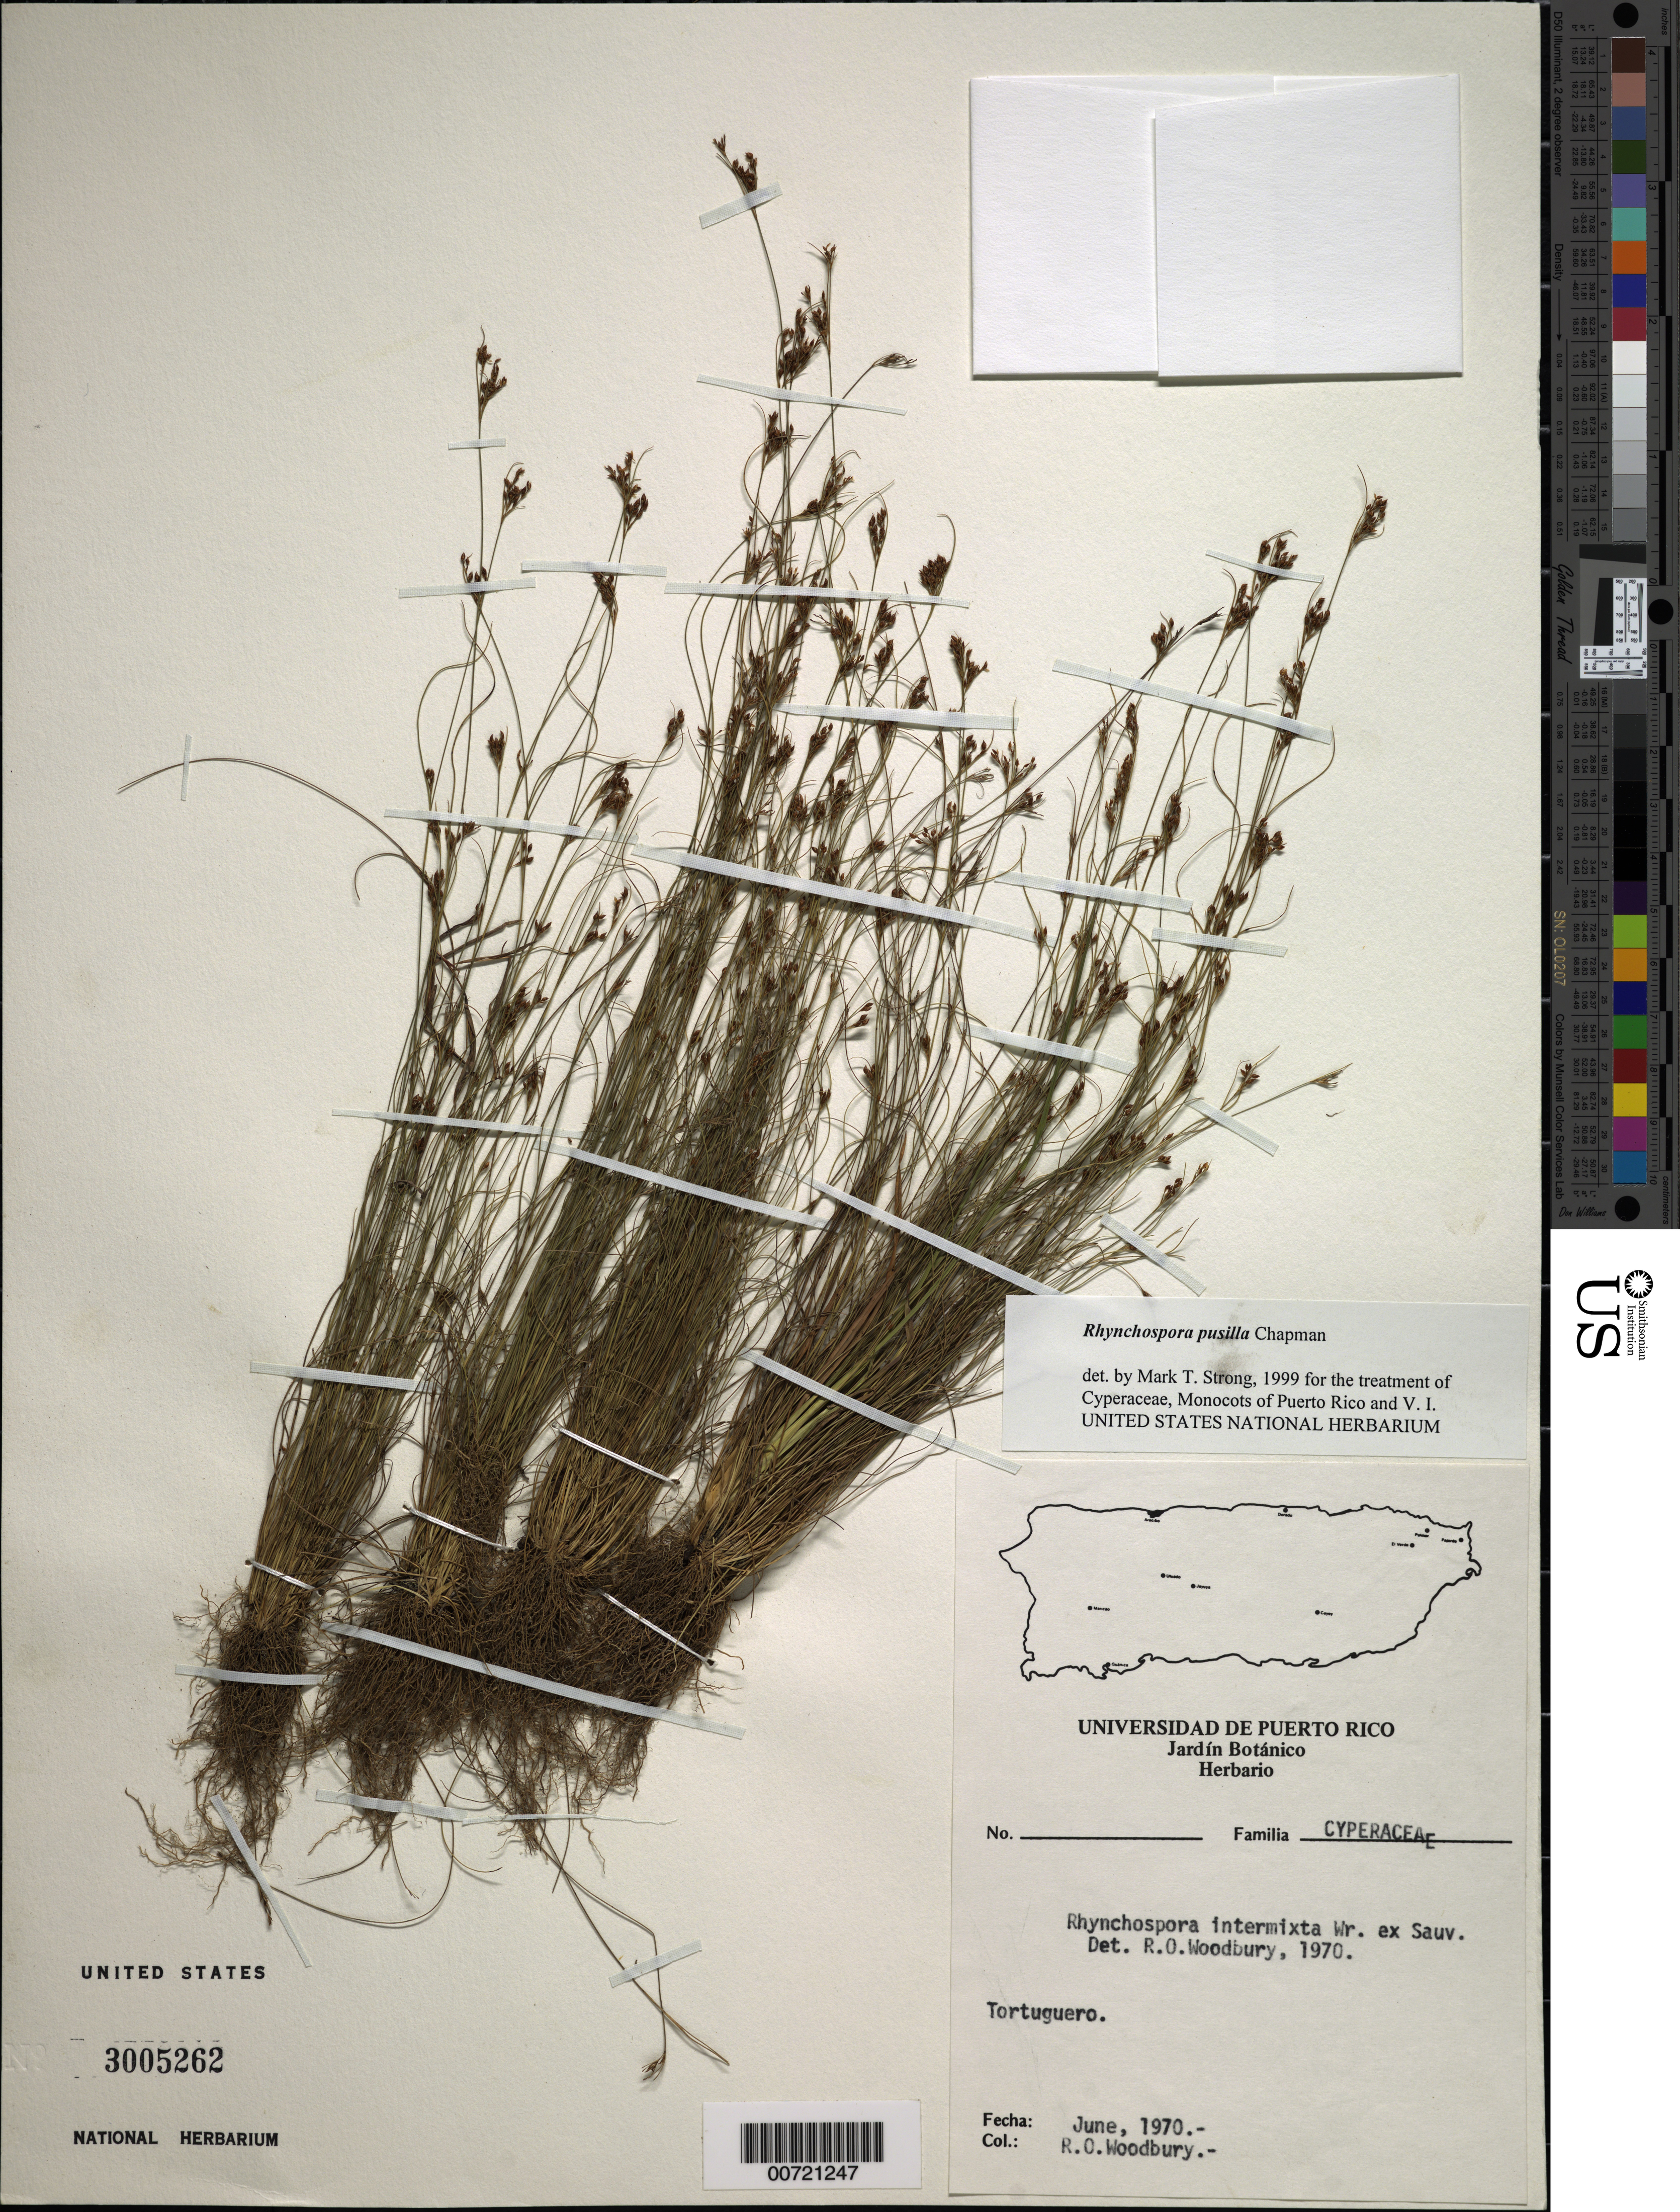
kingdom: Plantae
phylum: Tracheophyta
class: Liliopsida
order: Poales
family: Cyperaceae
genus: Rhynchospora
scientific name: Rhynchospora intermixta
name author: C. Wright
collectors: R. O. Woodbury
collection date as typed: Jun 1970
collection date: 1970-06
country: Puerto Rico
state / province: Manatí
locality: Tortuguero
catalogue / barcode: US 3005262